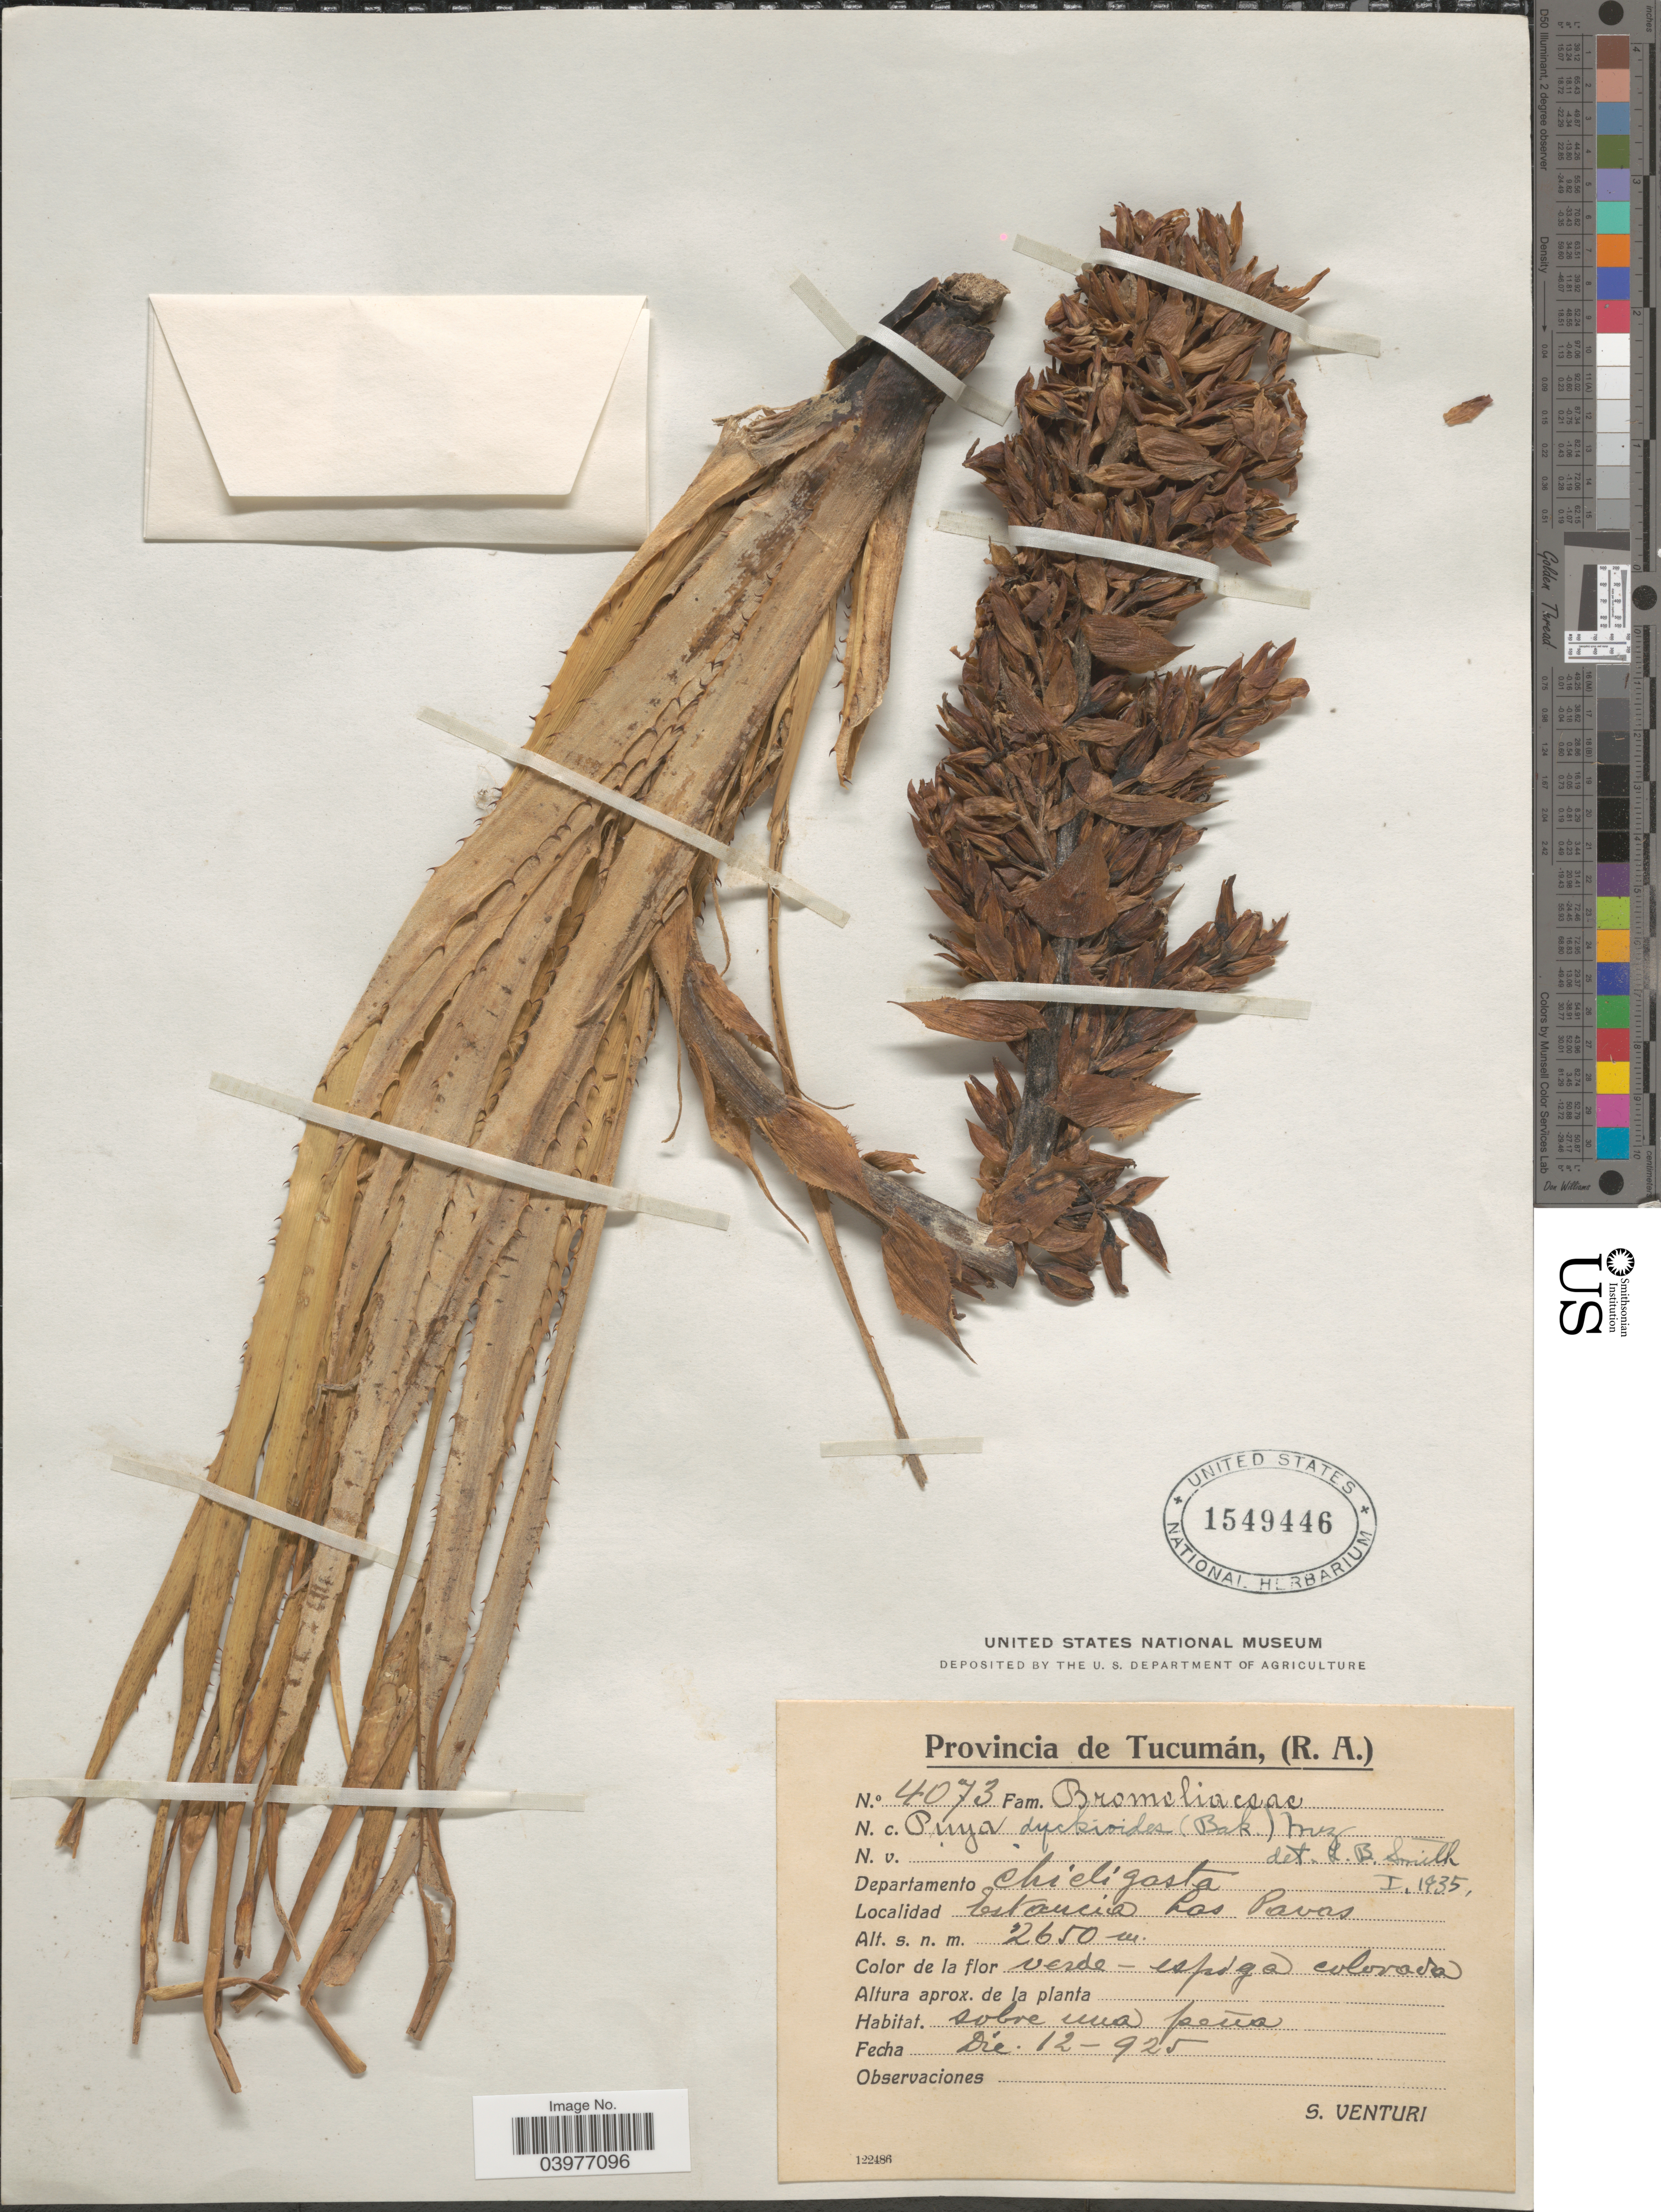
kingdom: Plantae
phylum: Tracheophyta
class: Liliopsida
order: Poales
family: Bromeliaceae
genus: Puya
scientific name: Puya dyckioides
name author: (Baker) Mez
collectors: S. Venturi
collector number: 4073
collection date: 1925-12-12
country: Argentina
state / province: Tucuman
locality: Departamento Chicligasta. Estancia Las Pavas.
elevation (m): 2650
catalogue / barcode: US 1549446